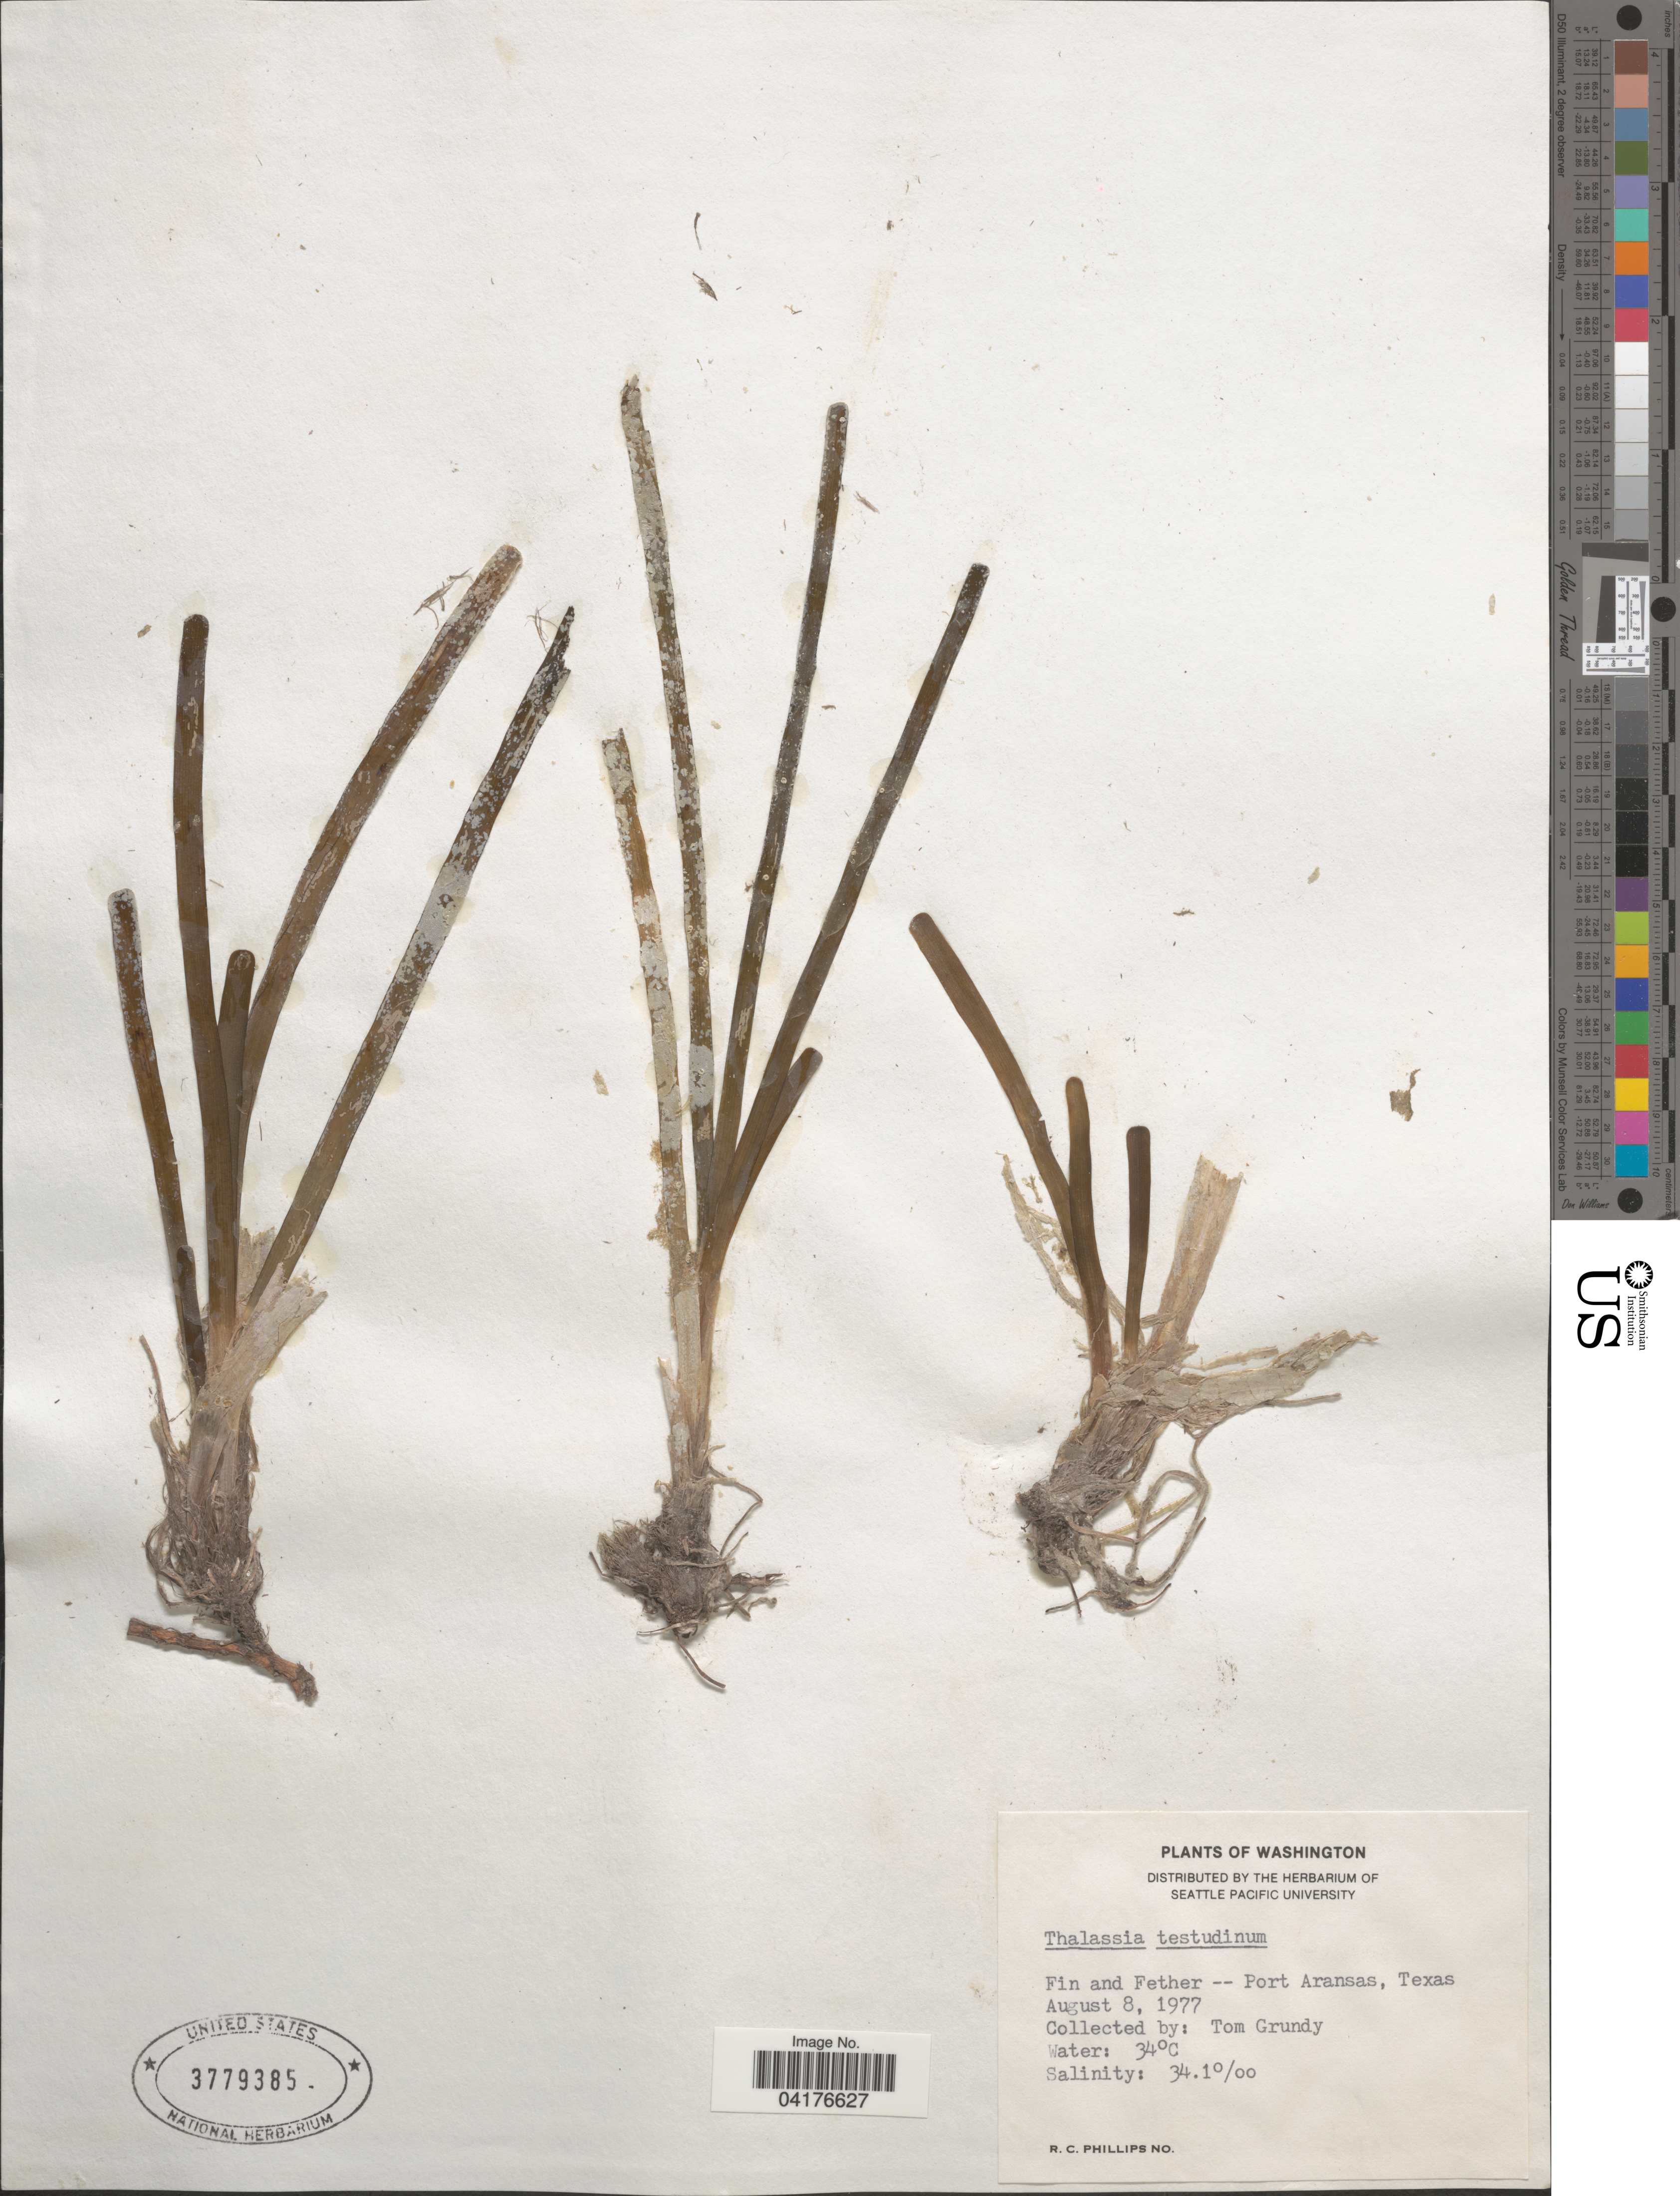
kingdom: Plantae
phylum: Tracheophyta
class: Liliopsida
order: Alismatales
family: Hydrocharitaceae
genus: Thalassia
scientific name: Thalassia testudinum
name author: Banks & Sol. ex K.D. Koenig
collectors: T. Grundy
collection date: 1977-08-08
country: United States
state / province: Texas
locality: Fin and Fether -- Port Aransas.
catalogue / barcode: US 3779385